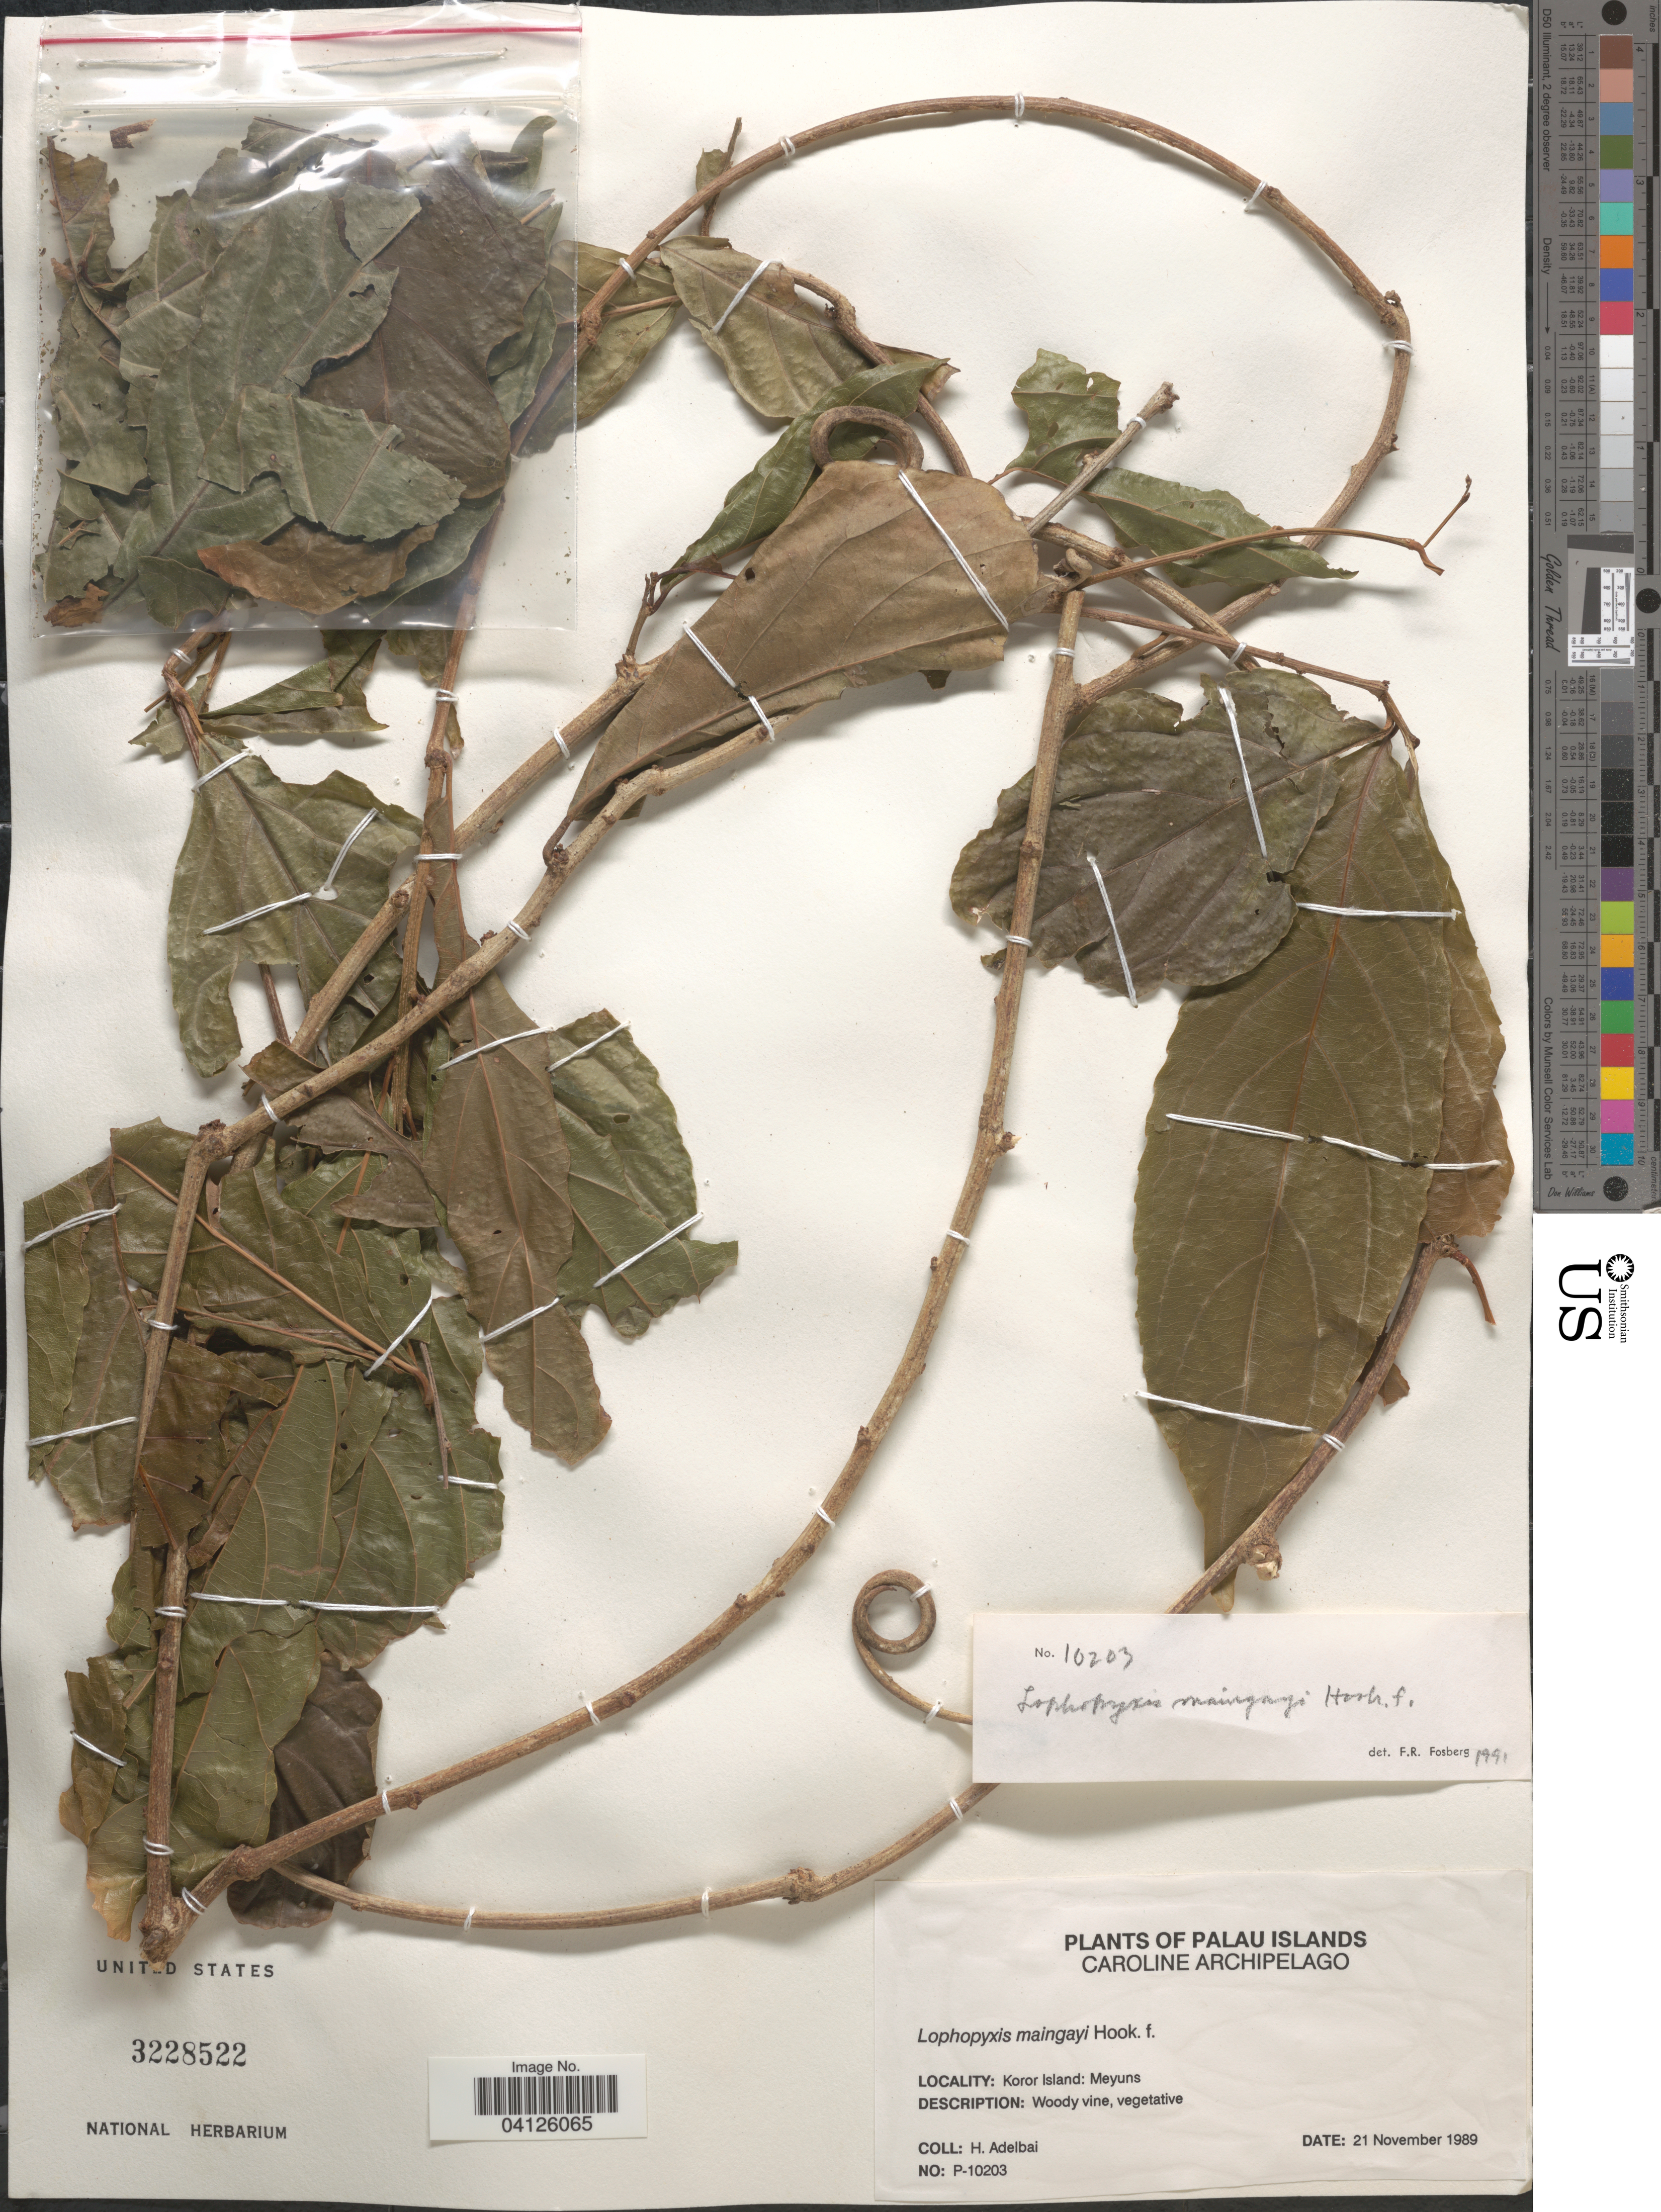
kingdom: Plantae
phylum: Tracheophyta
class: Magnoliopsida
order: Malpighiales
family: Lophopyxidaceae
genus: Lophopyxis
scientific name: Lophopyxis maingayi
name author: Hook. f.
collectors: H. Adelbai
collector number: P-10203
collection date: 1989-11-21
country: Palau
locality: Palau Islands. Caroline Archipelago. Koror Island: Meyuns.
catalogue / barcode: US 3228522